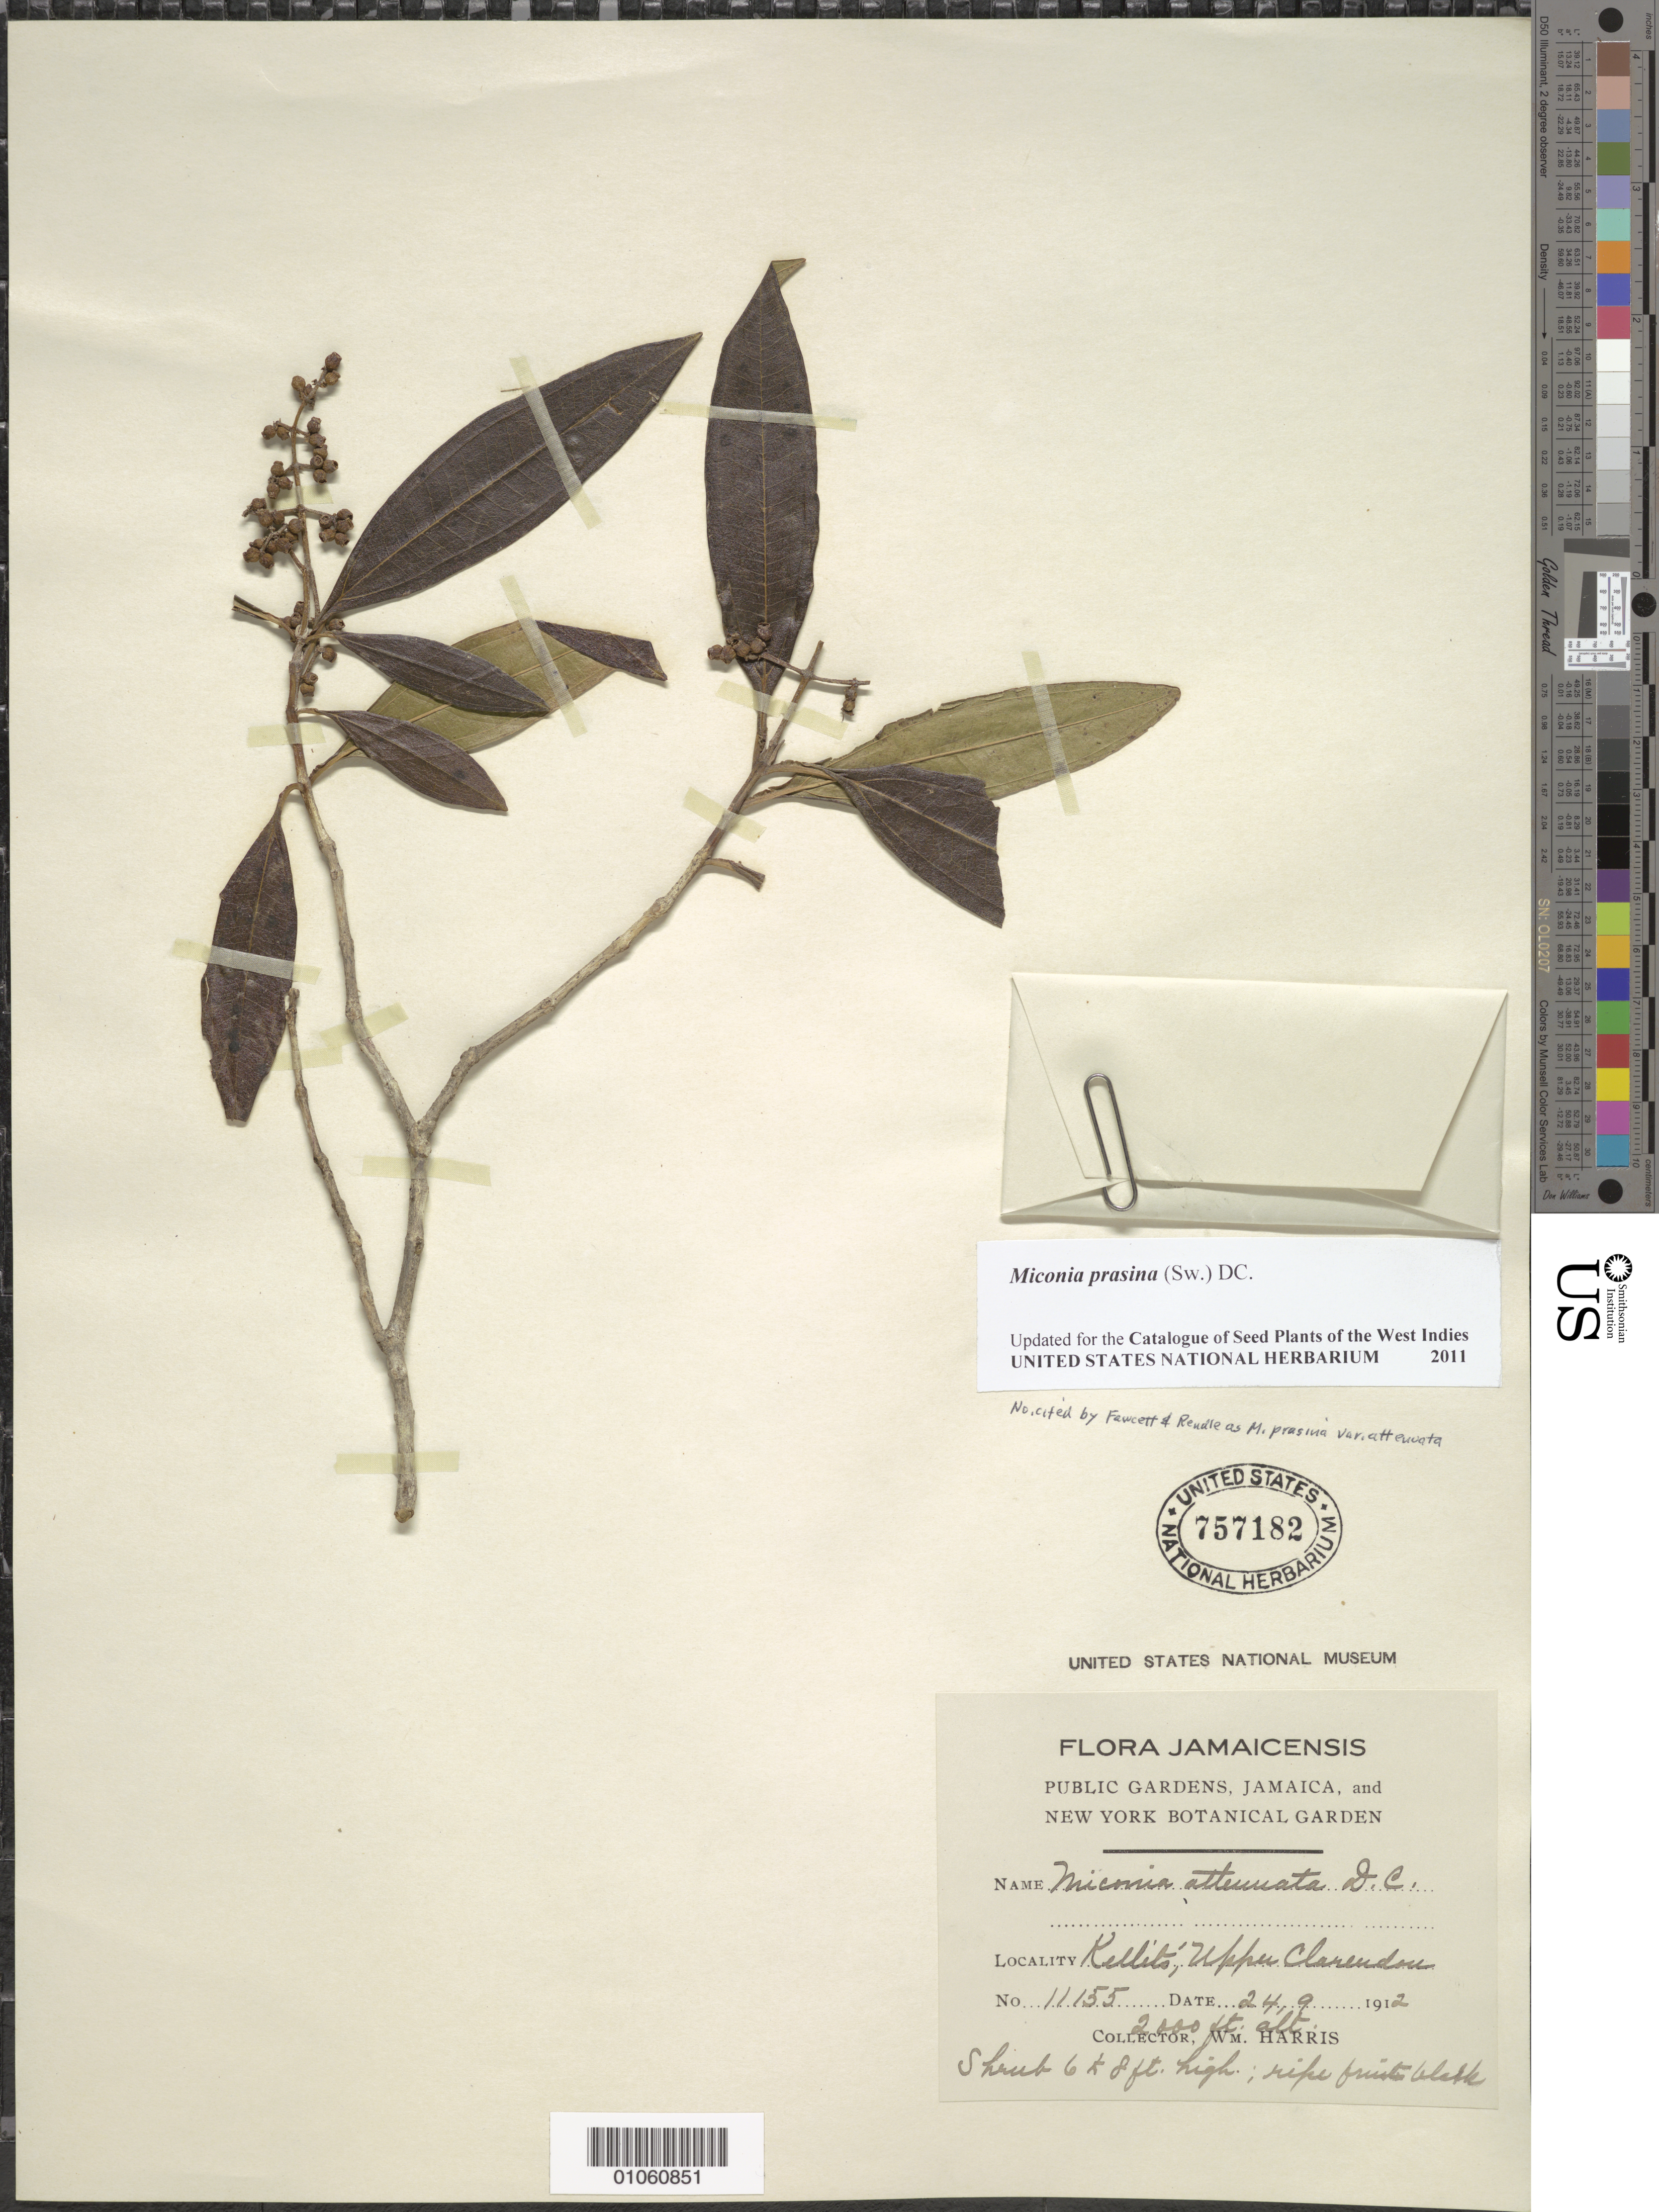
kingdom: Plantae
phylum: Tracheophyta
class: Magnoliopsida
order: Myrtales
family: Melastomataceae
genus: Miconia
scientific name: Miconia prasina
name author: (Sw.) DC.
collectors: W. Harris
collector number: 11155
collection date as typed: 24 Sep 1912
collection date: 1912-09-24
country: Jamaica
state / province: Clarendon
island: Jamaica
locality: Upper Clarendon, Kellits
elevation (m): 610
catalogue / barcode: US 757182